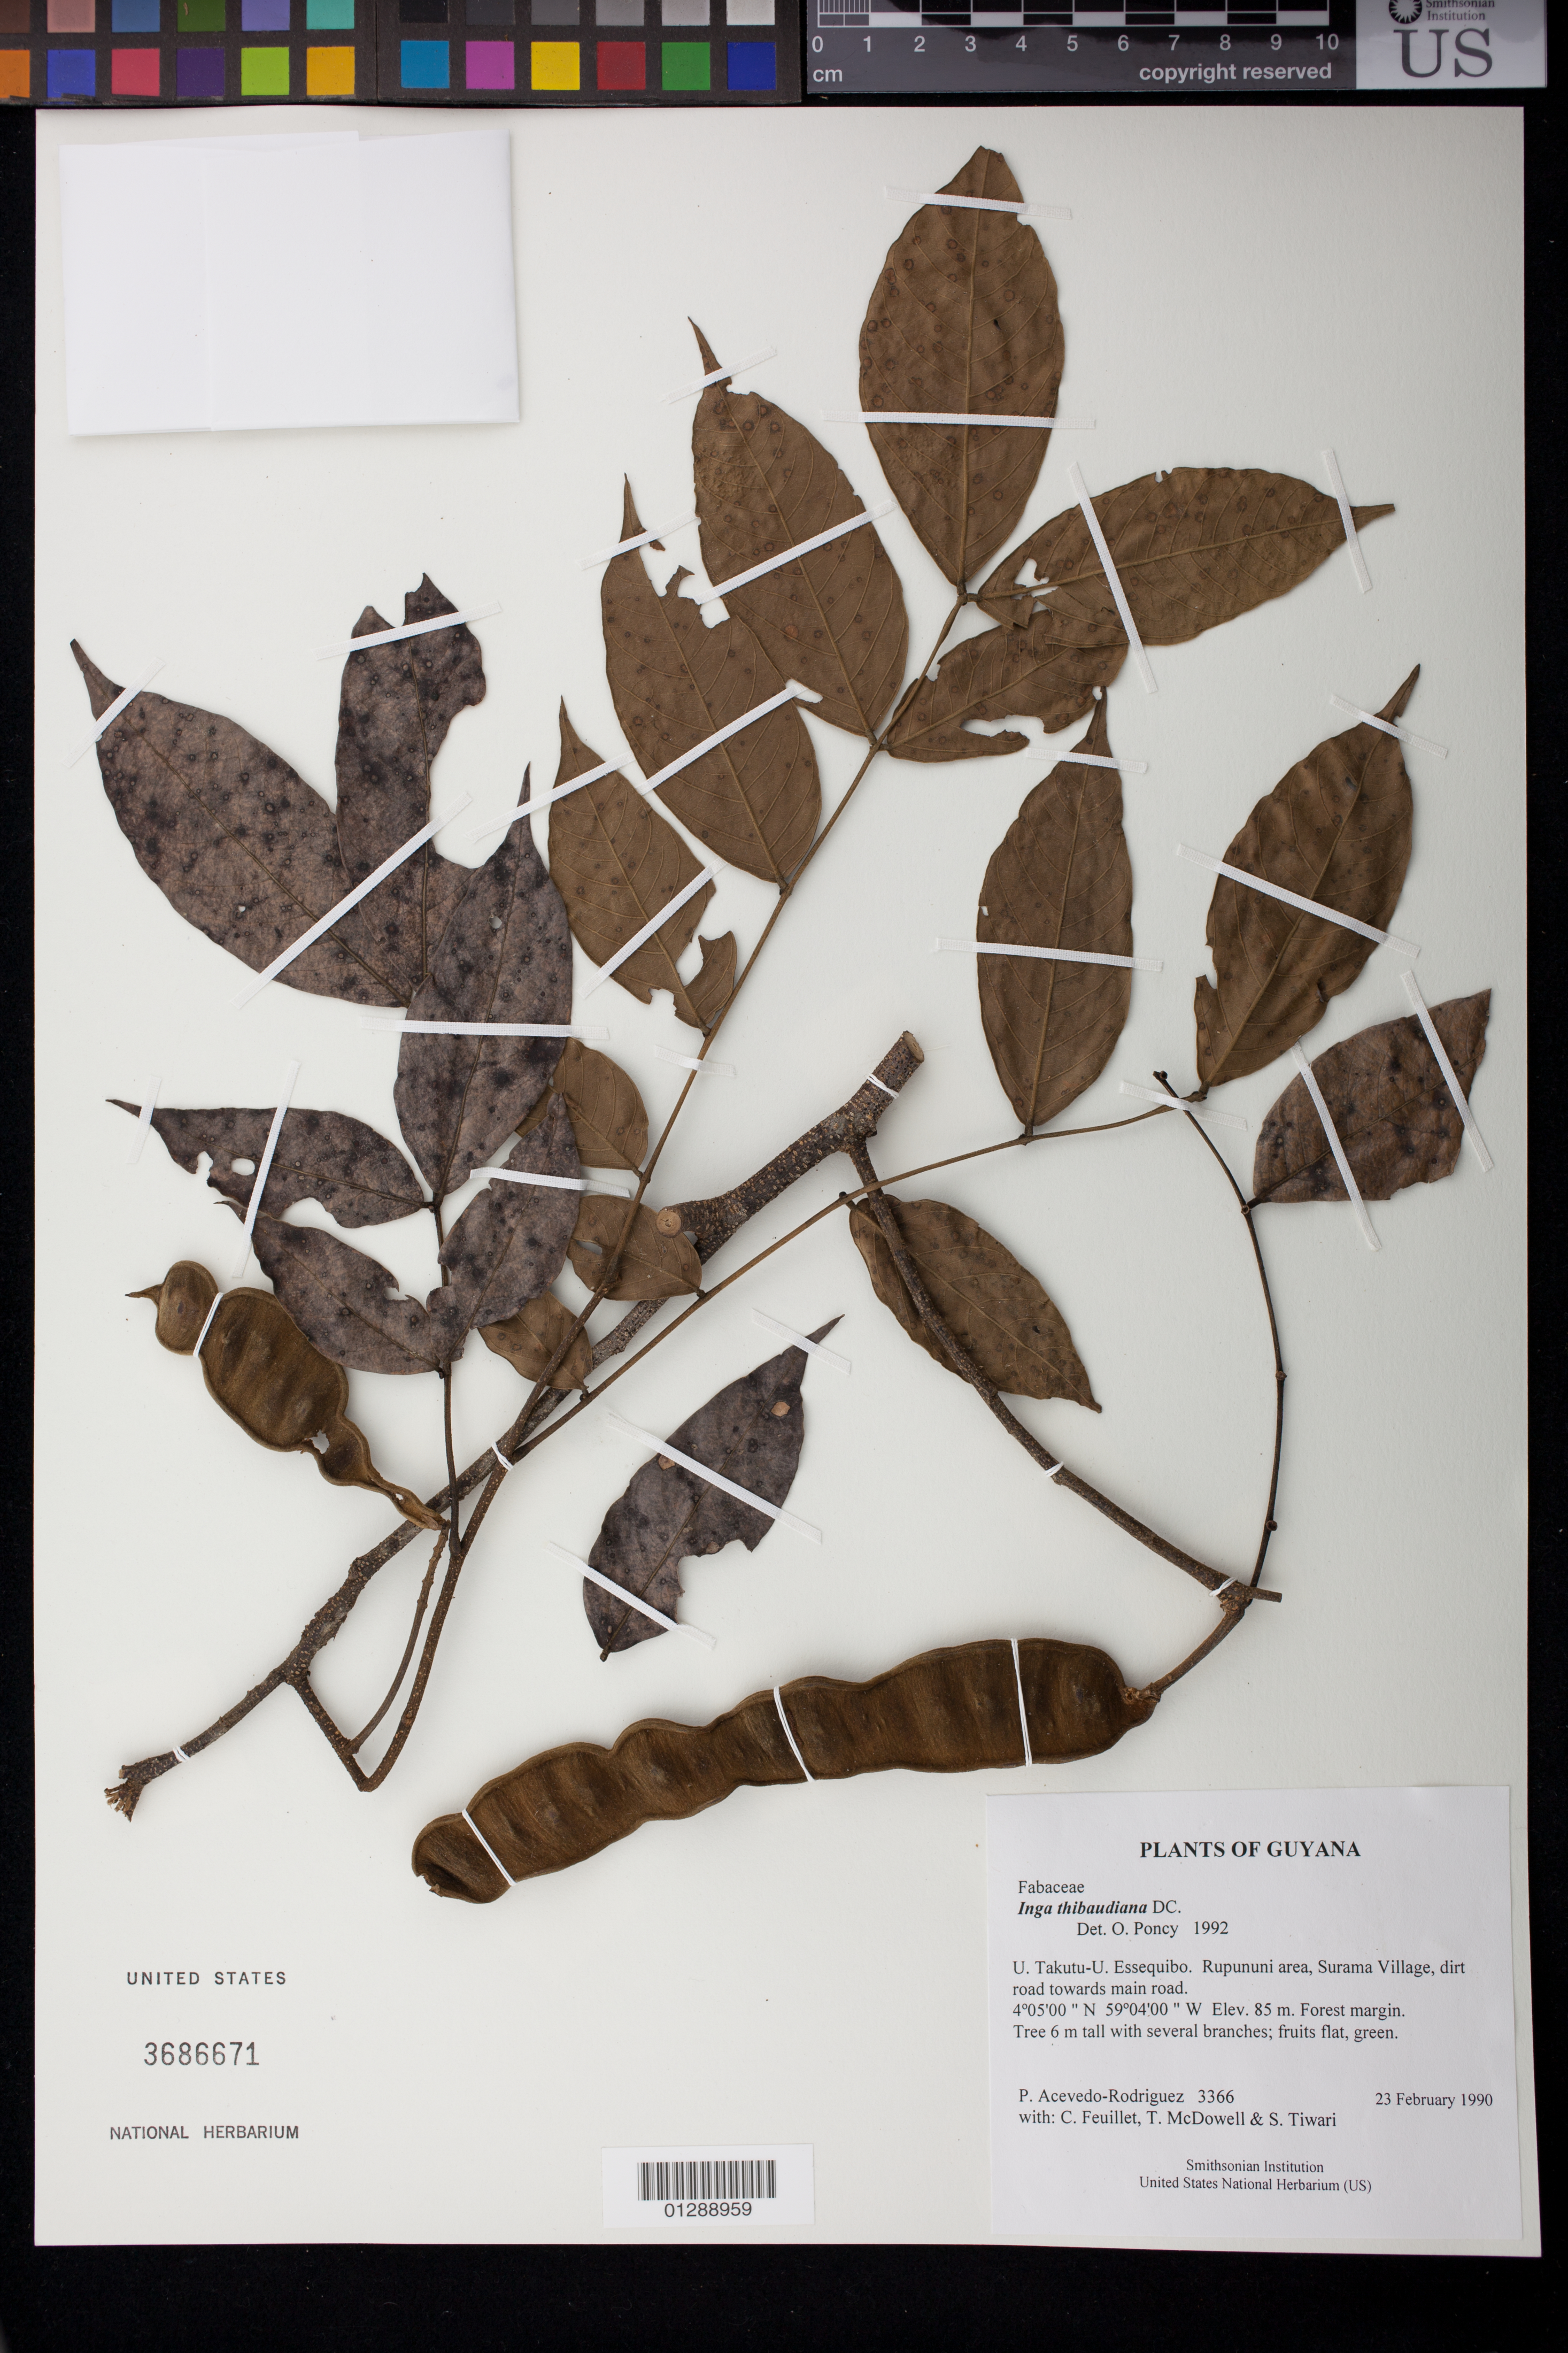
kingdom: Plantae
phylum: Tracheophyta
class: Magnoliopsida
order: Fabales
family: Fabaceae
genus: Inga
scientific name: Inga thibaudiana subsp. thibaudiana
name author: DC.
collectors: P. Acevedo-Rodr., C. Feuillet, T. McDowell & S. Tiwari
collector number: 3366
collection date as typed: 23 February 1990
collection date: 1990-02-23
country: Guyana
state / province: U. Takutu-U. Essequibo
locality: Rupununi area, Surama Village, dirt road towards main road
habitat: Forest margin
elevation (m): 85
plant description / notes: US, NY, MO, K, P, B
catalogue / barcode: US 3686671